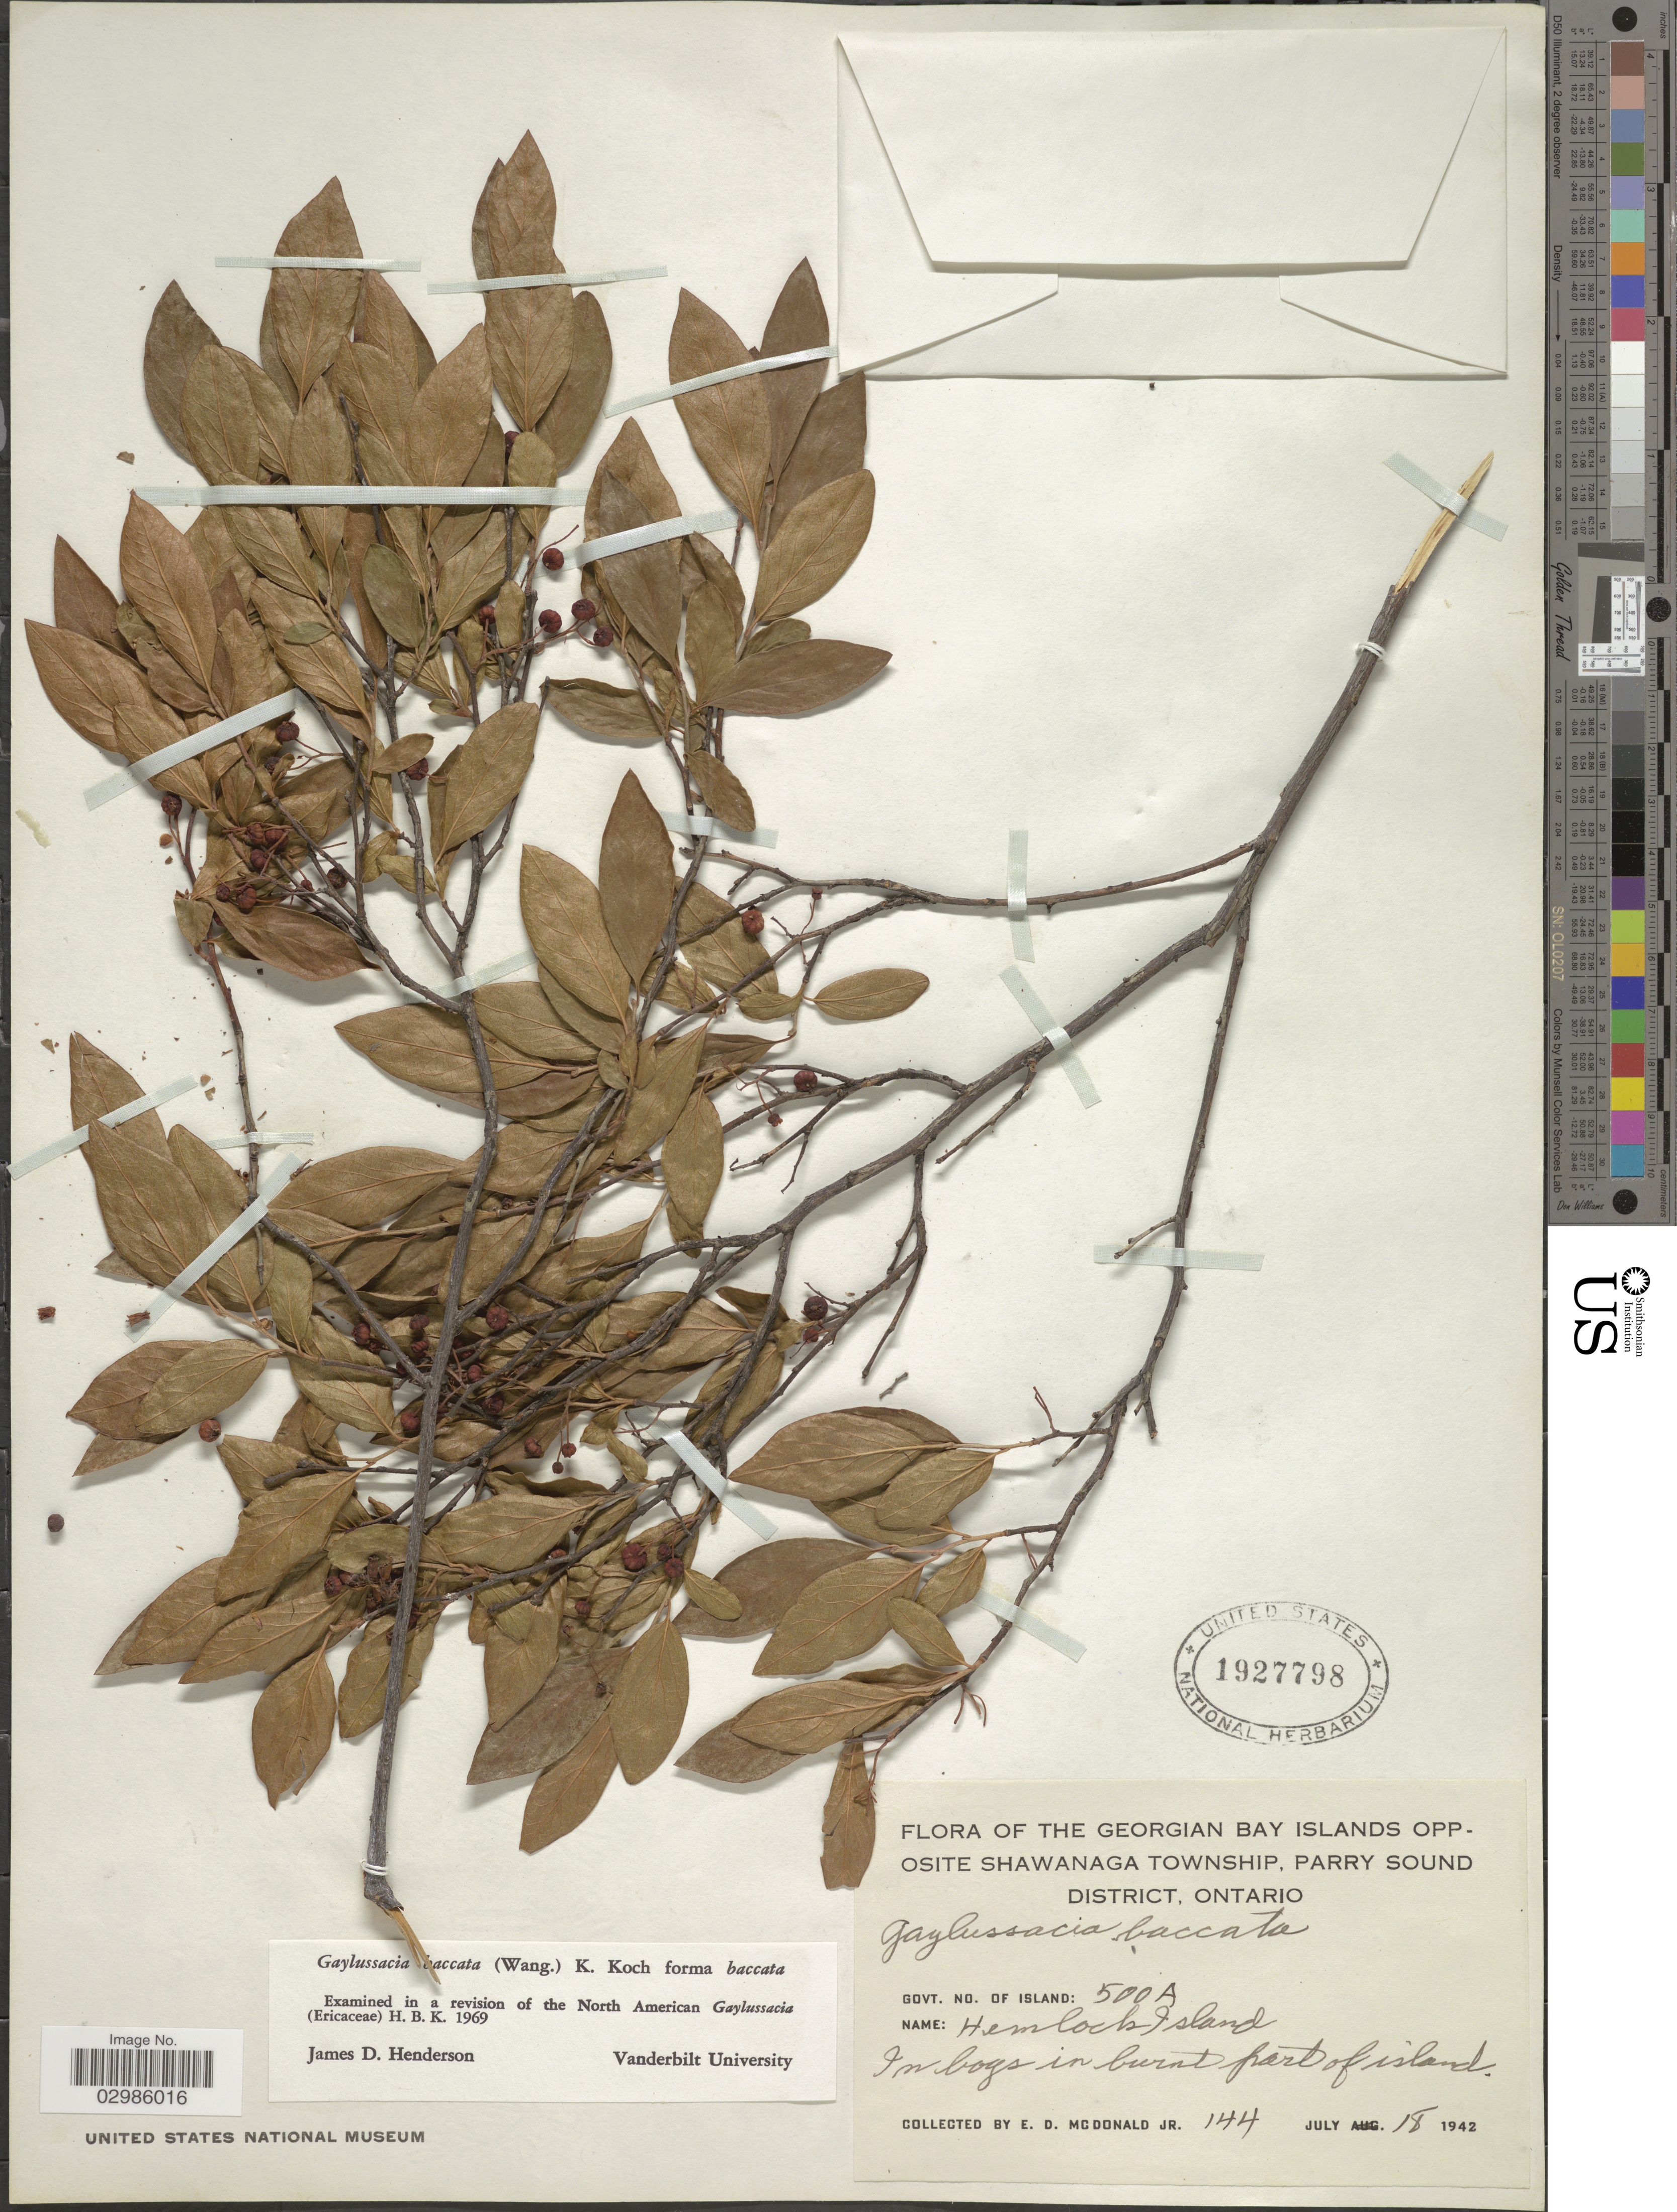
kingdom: Plantae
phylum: Tracheophyta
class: Magnoliopsida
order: Ericales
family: Ericaceae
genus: Gaylussacia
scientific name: Gaylussacia baccata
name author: (Wangenh.) K. Koch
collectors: E. D. McDonald Jr.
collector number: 144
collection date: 1942-07-18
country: Canada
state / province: Ontario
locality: Georgian Bay Islands opposite Shawanaga township, Parry Sound District. Govt. no. of island 500A. Hemlock Island. In bogs in burnt part of island.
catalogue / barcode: US 1927798